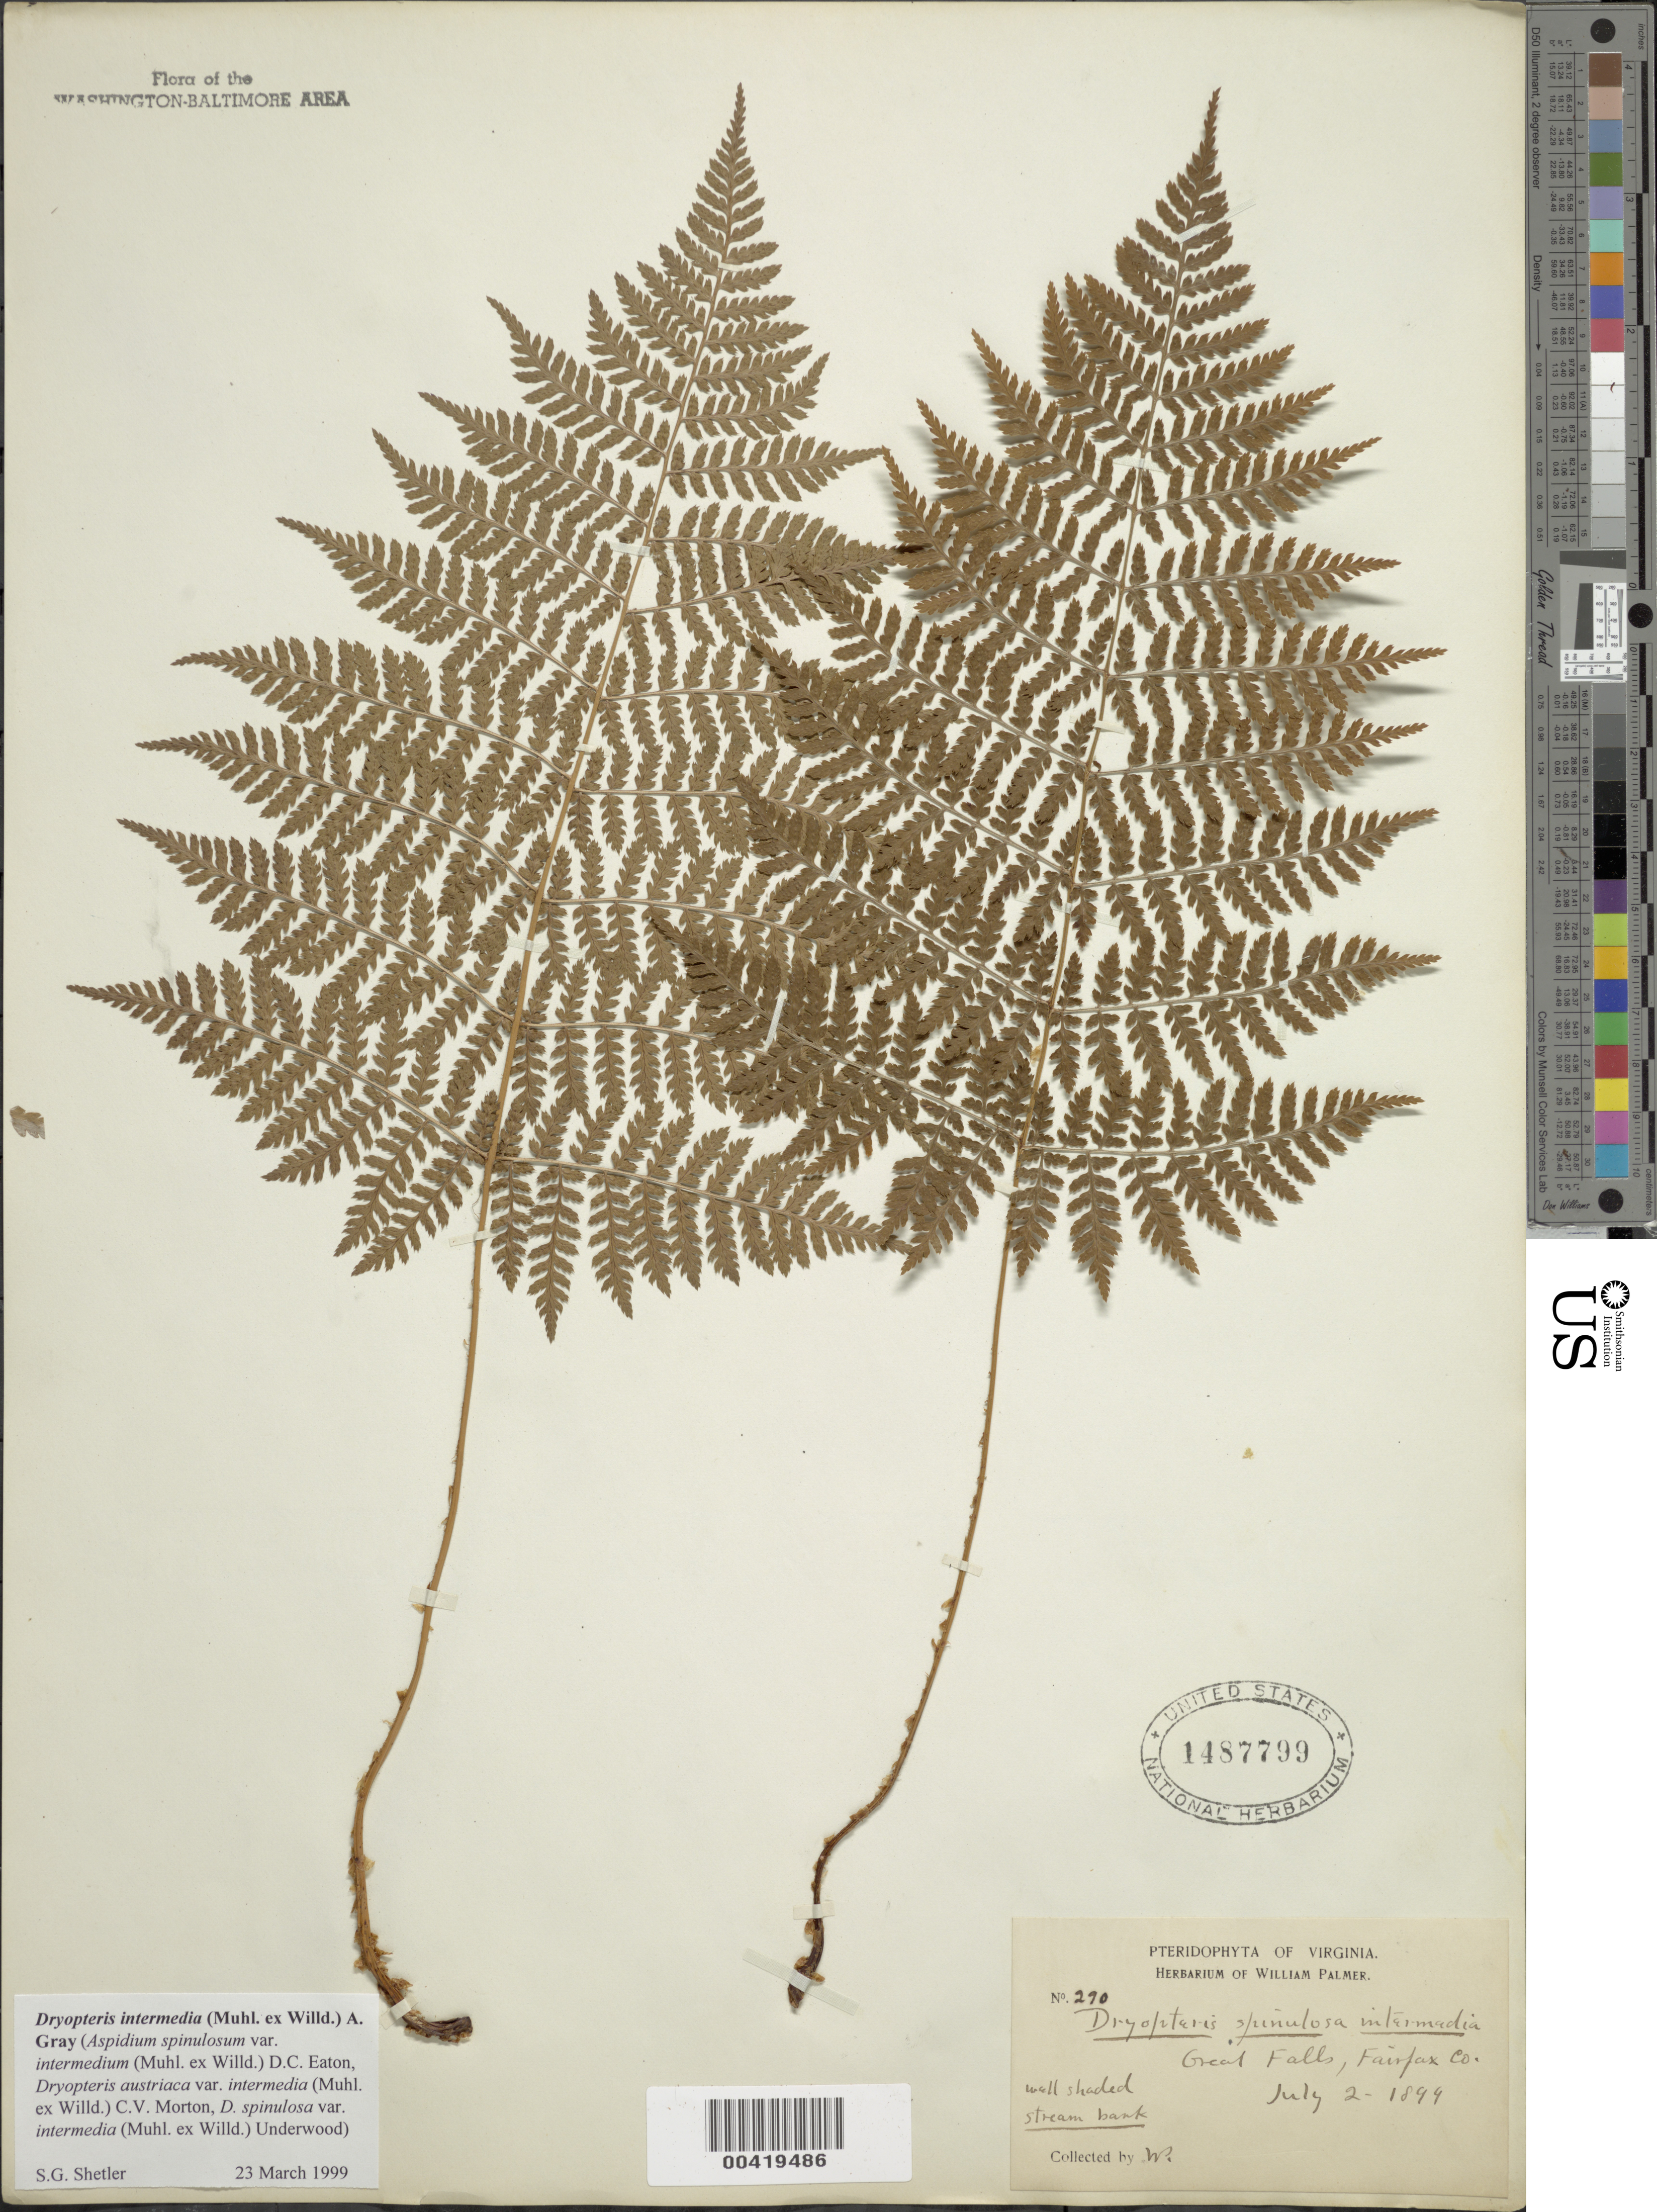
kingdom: Plantae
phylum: Tracheophyta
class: Polypodiopsida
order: Polypodiales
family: Dryopteridaceae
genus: Dryopteris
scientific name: Dryopteris intermedia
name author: (Muhl.) A. Gray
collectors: W. Palmer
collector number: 290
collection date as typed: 02 Jul 1899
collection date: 1899-07-02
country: United States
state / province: Virginia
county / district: Fairfax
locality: Great Falls C. and O. Canal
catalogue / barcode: US 1487799